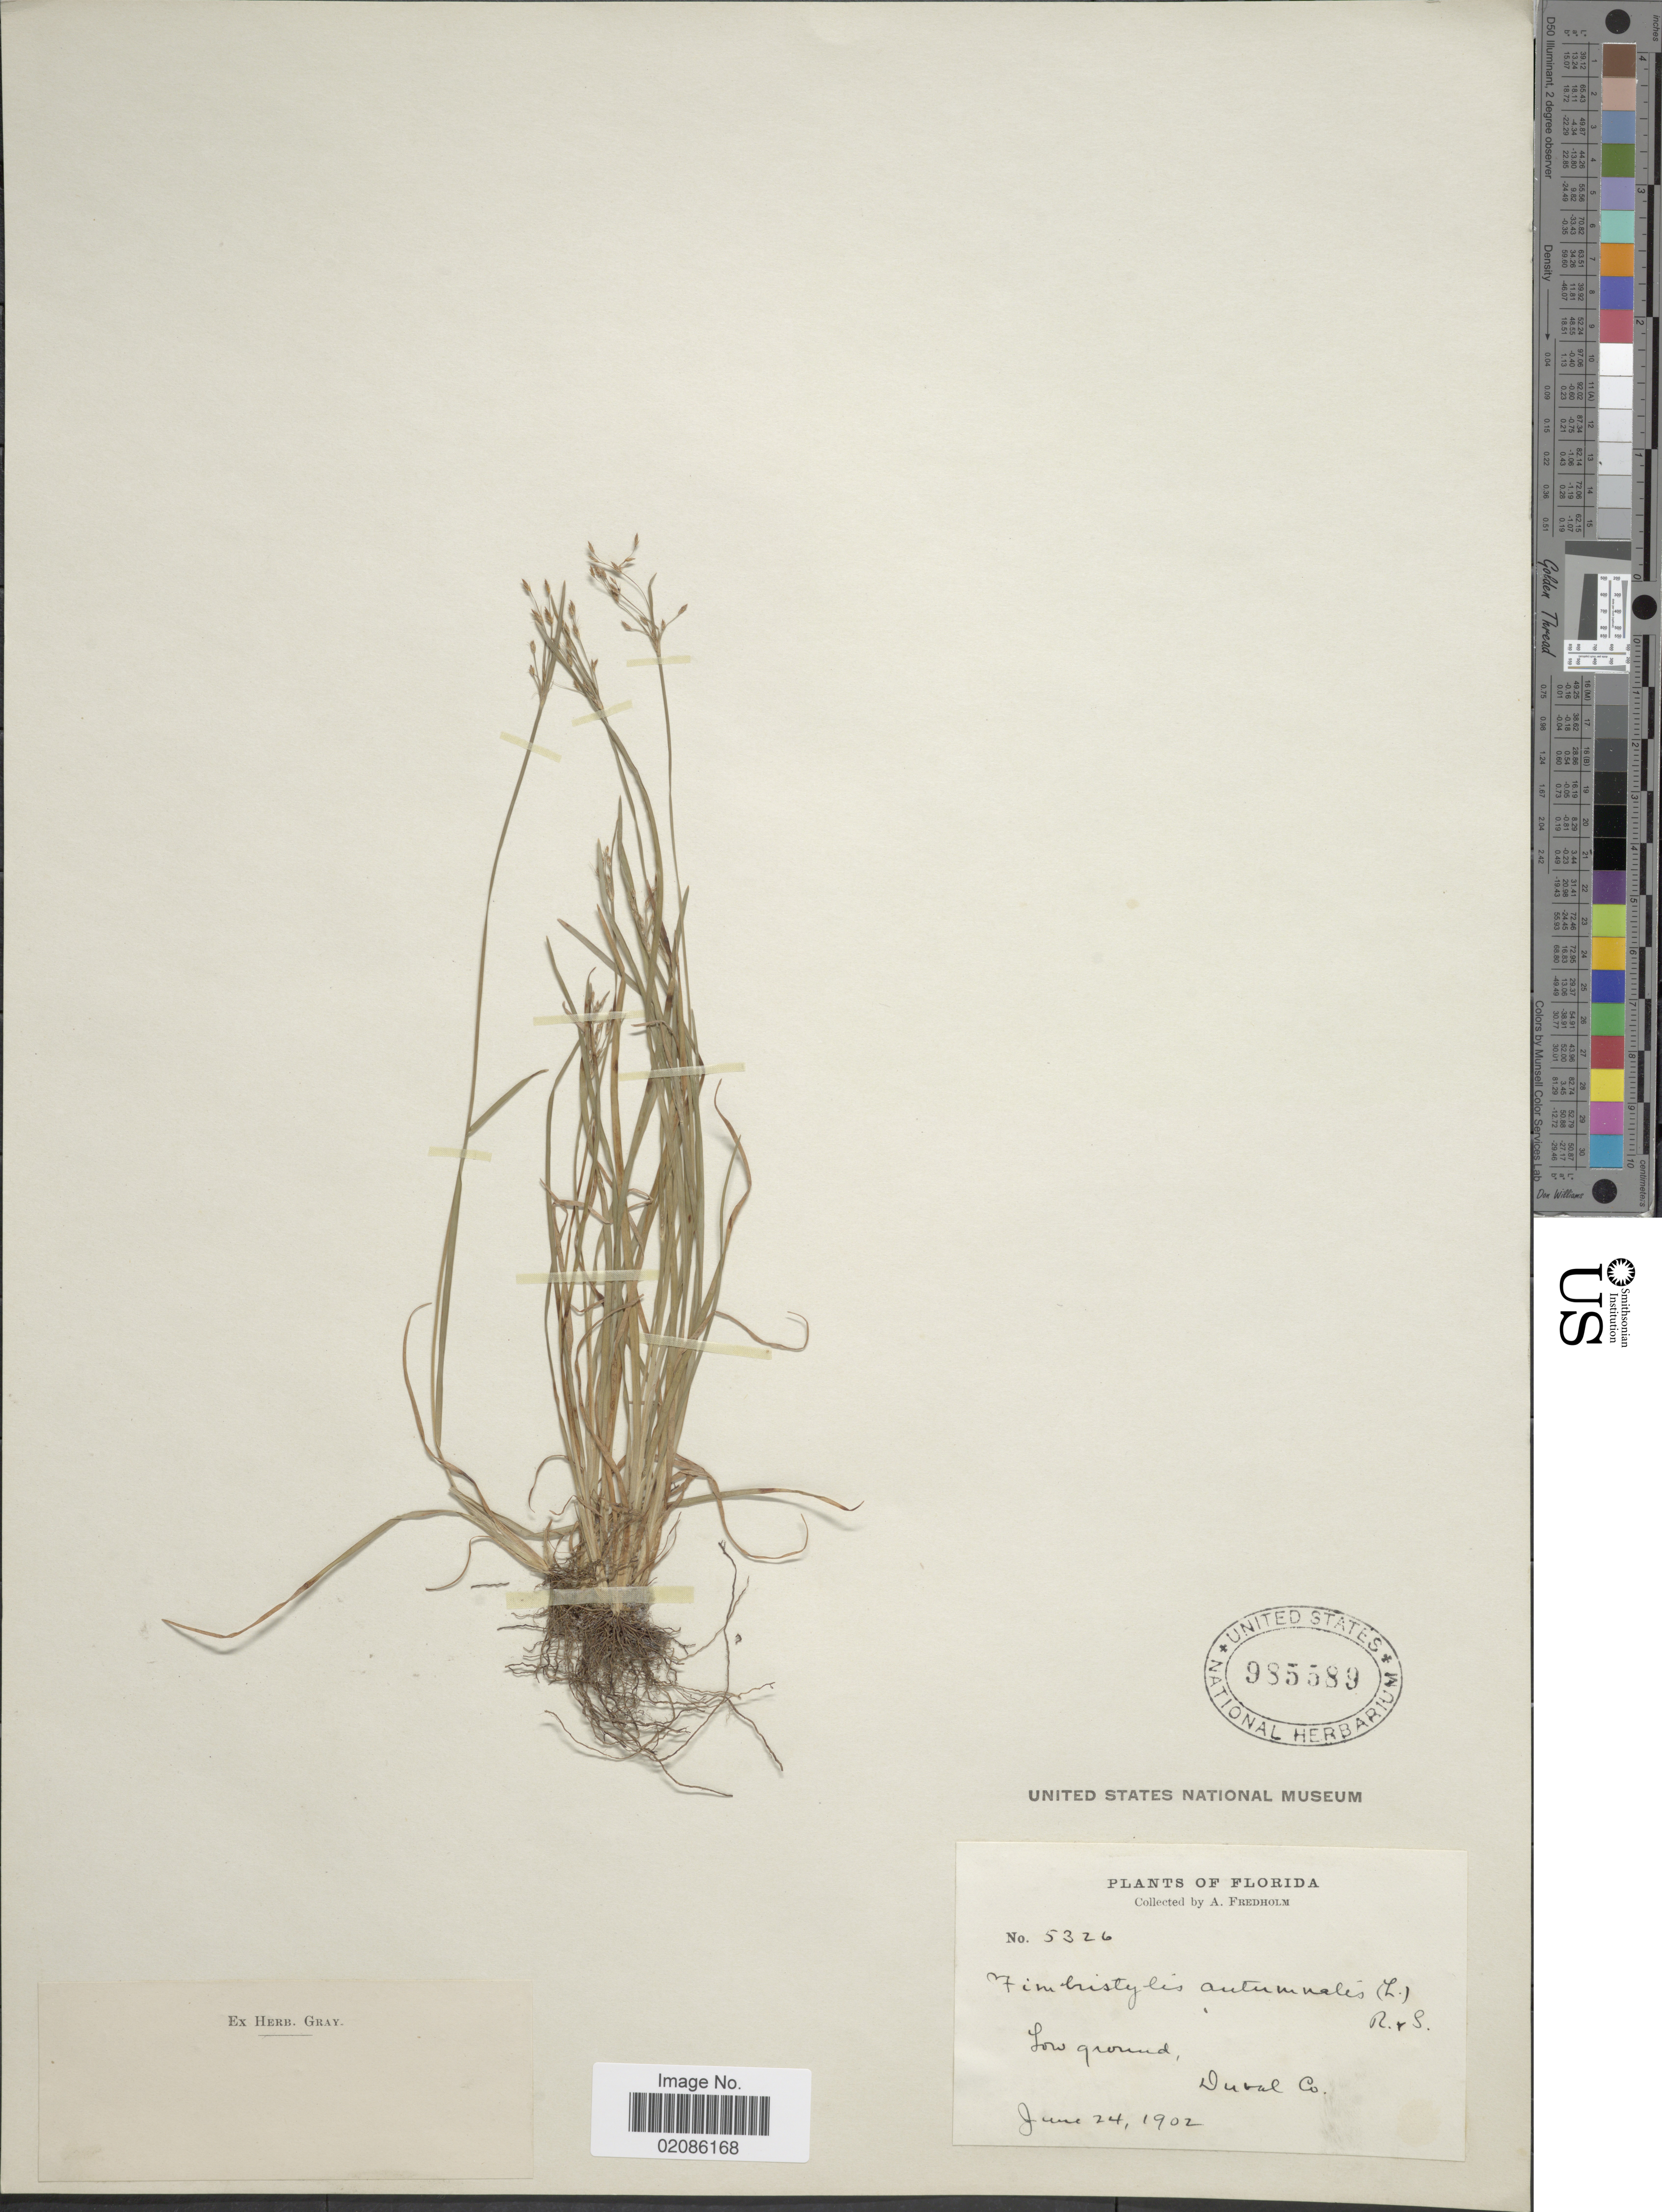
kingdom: Plantae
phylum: Tracheophyta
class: Liliopsida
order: Poales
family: Cyperaceae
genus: Fimbristylis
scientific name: Fimbristylis autumnalis (L.) Roem. & Schult.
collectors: A. Fredholm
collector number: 5326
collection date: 1902-06-24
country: United States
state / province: Florida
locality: Low ground, Duval Co.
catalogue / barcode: US 985589